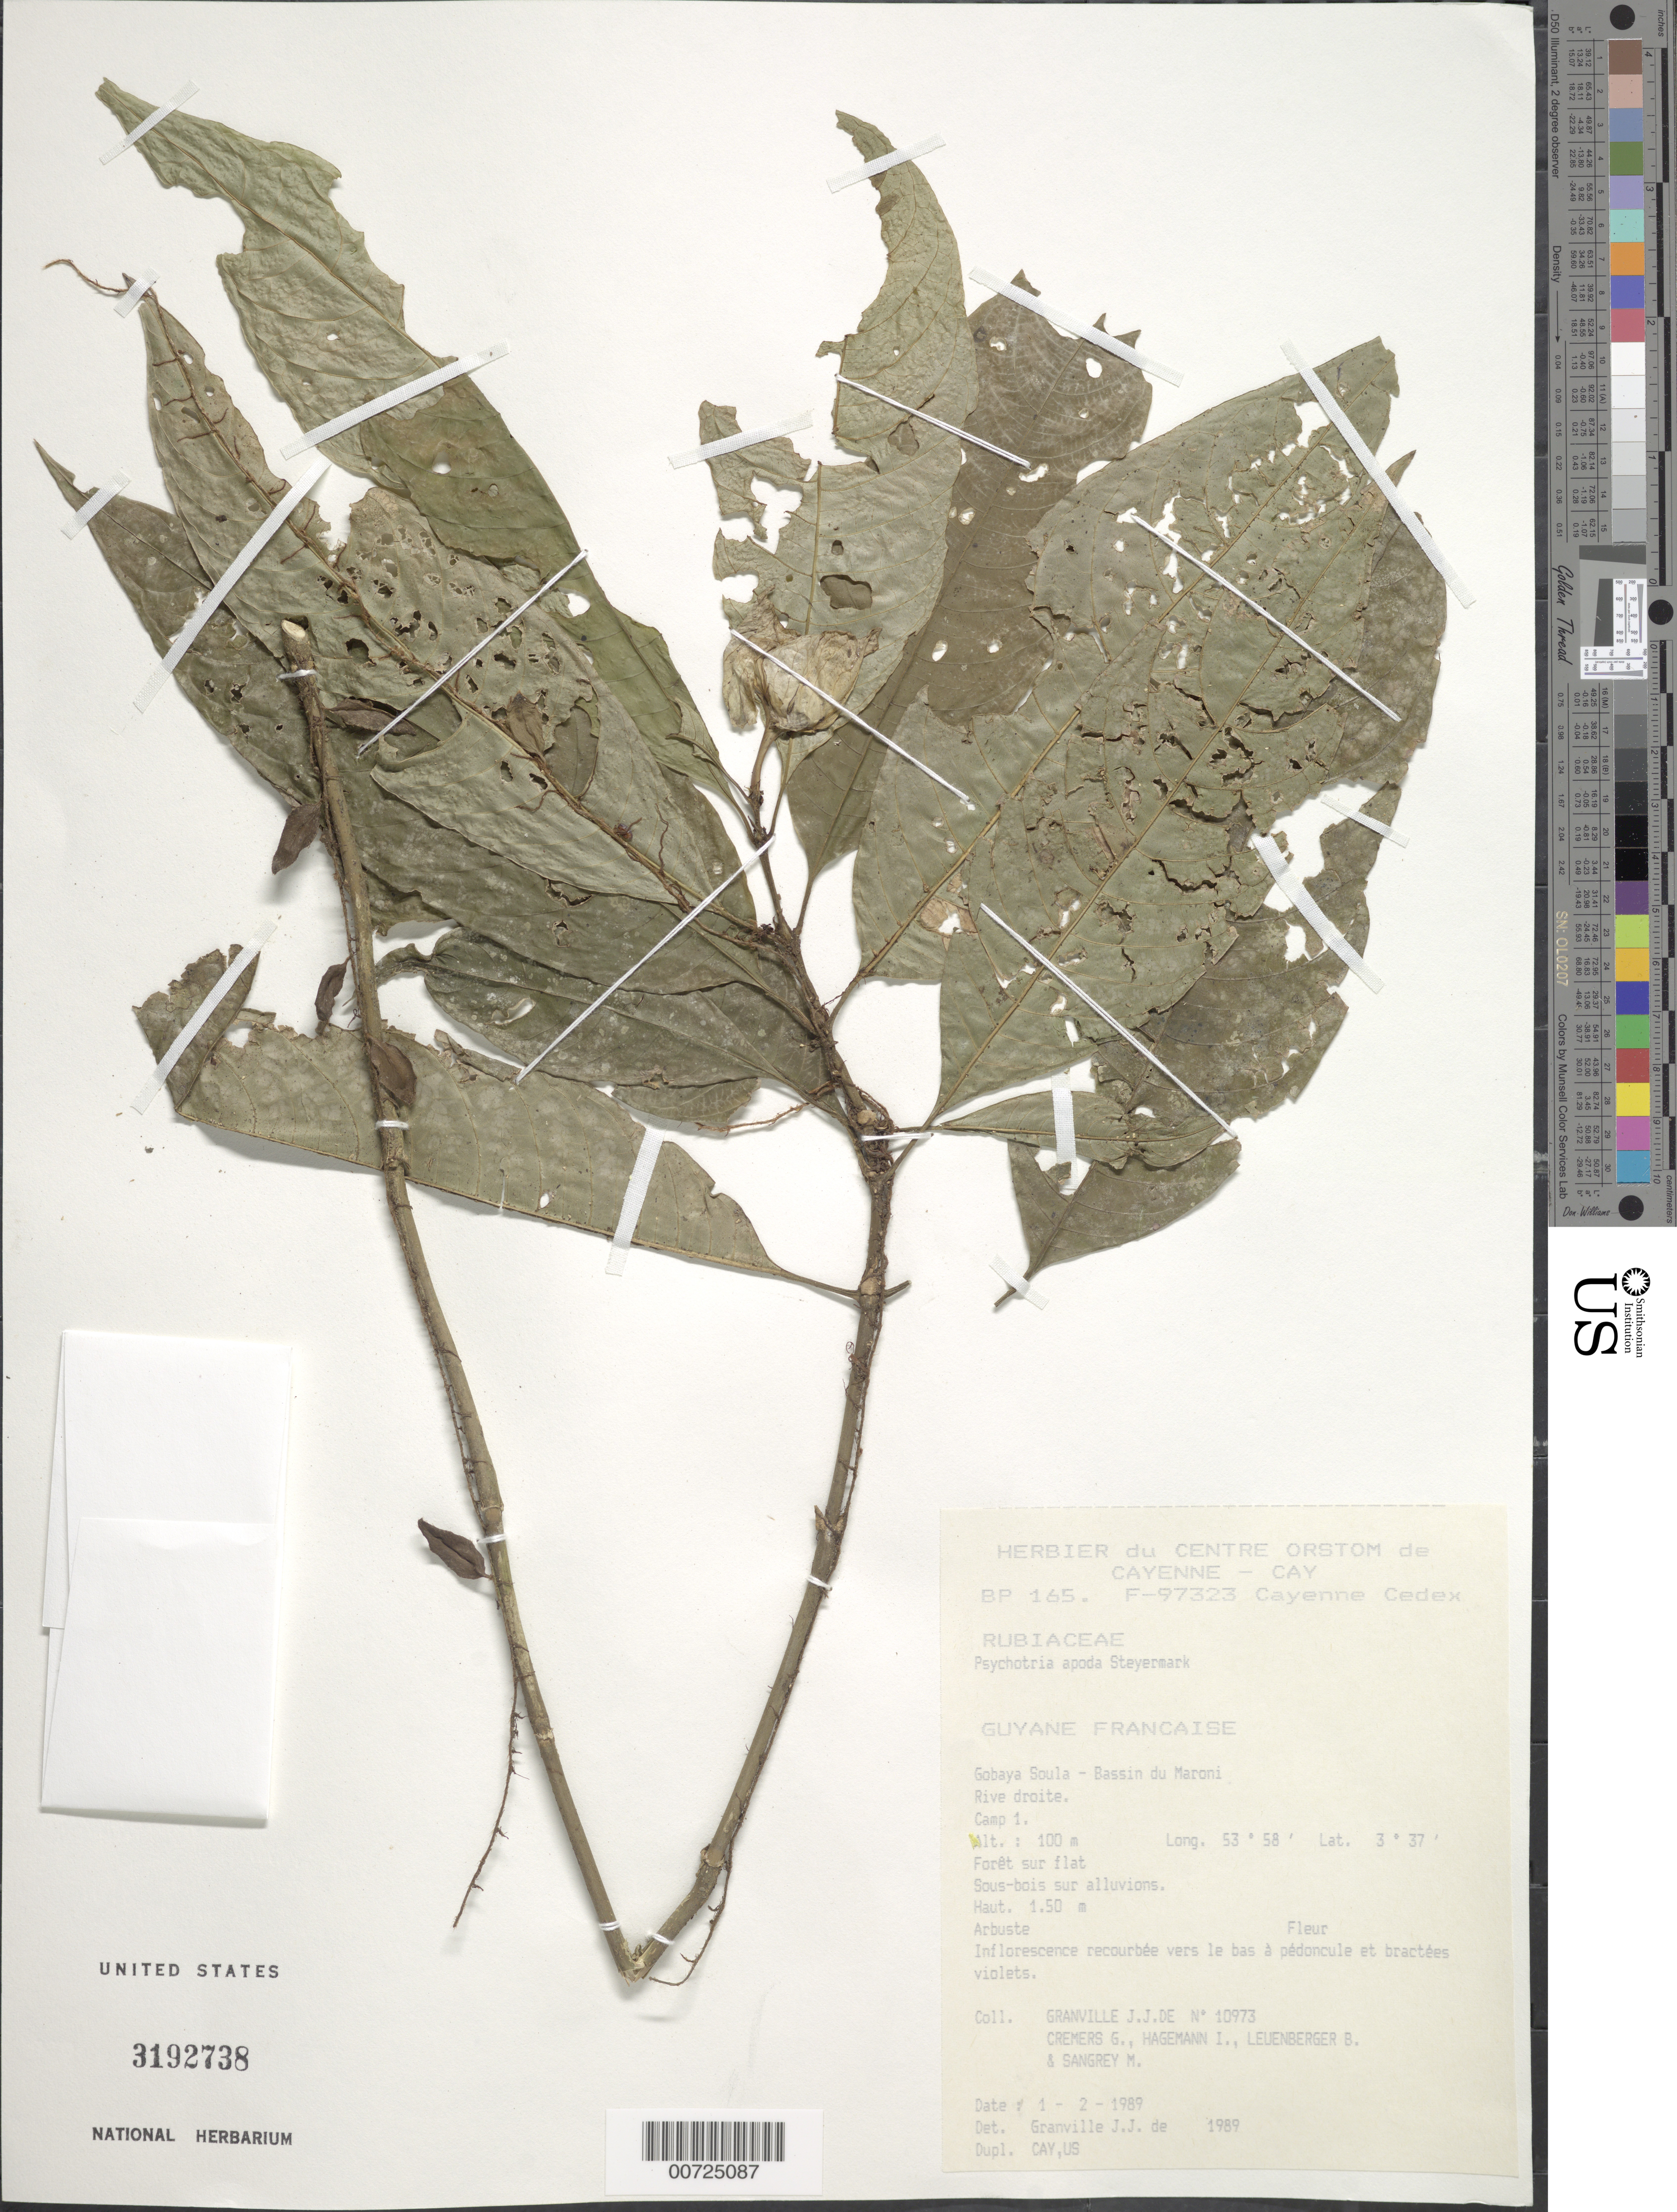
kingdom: Plantae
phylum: Tracheophyta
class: Magnoliopsida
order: Gentianales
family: Rubiaceae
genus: Psychotria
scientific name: Psychotria apoda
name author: Steyerm.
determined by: Granville, J. J. de, (CAY), Institut de Recherche pour le Developpement (IRD) (FRENCH GUIANA)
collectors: J.-J. de Granville, G. Cremers, J. Hagemann, B. E. Leuenberger & M. S. Sangrey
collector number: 10973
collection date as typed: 1-Feb-89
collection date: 1989-02-01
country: French Guiana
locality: Gobaya Soula, Bassin du Maroni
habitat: Forest on plateau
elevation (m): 100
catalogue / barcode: US 3192738